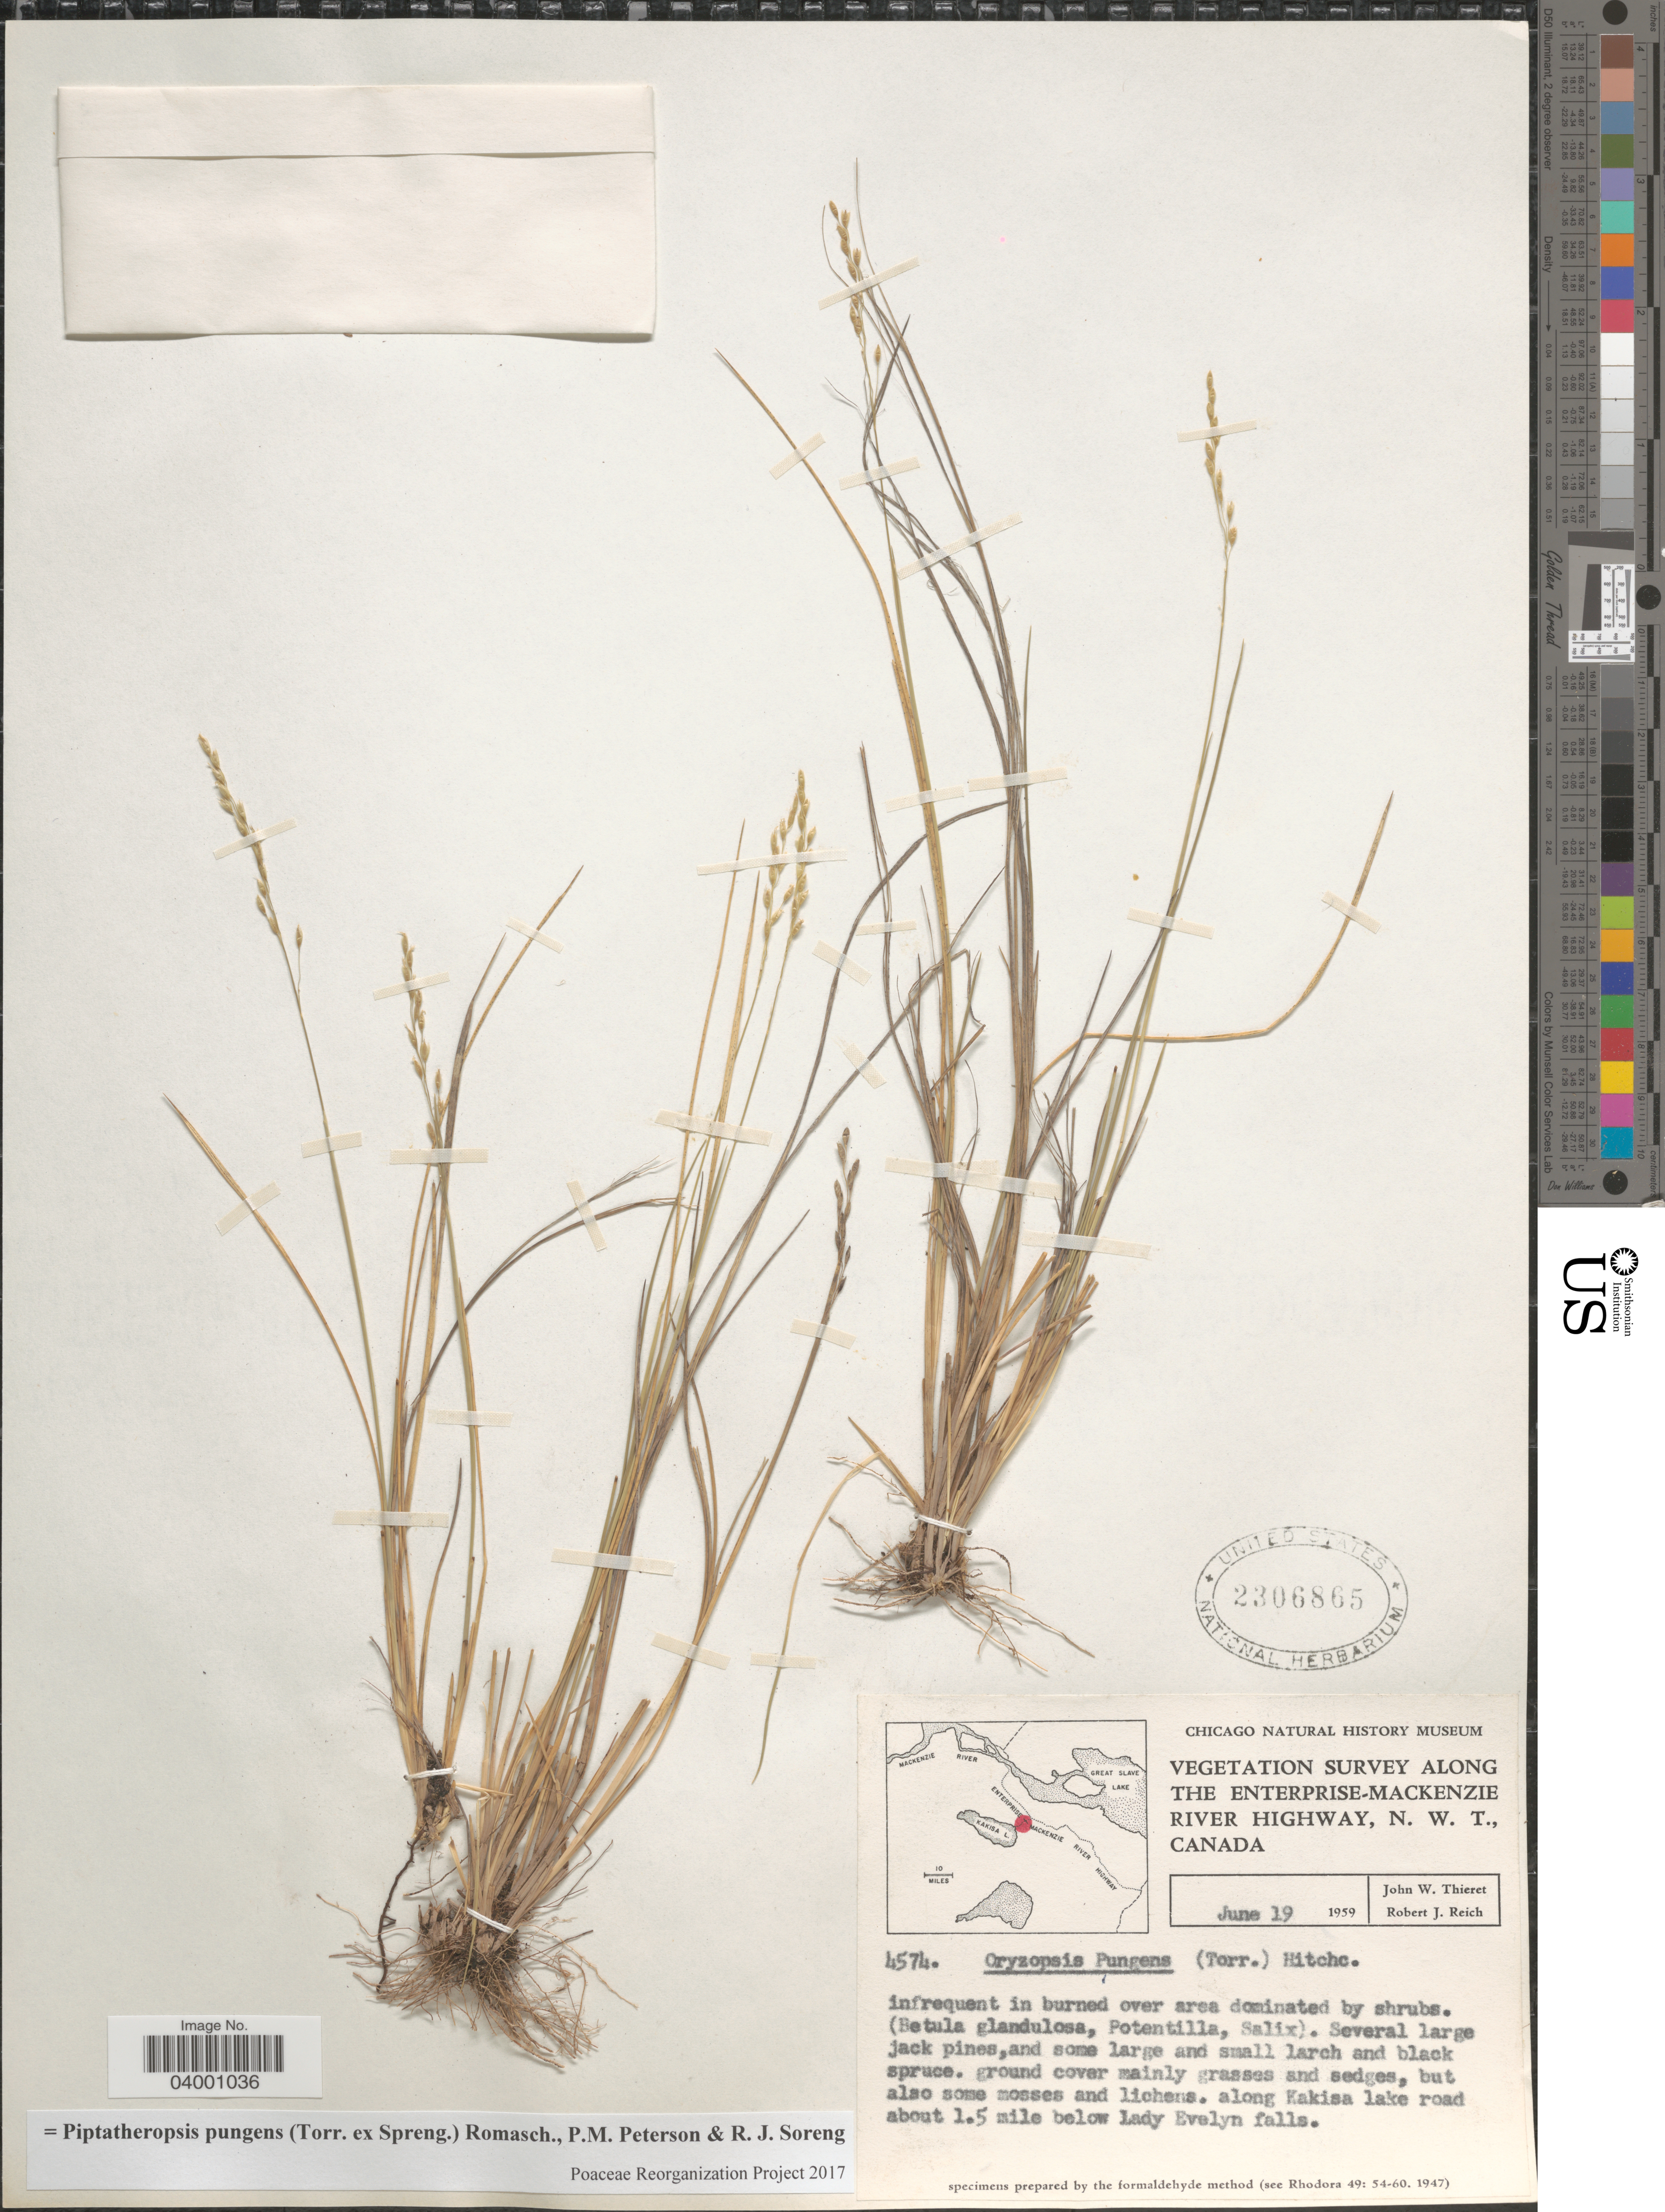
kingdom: Plantae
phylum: Tracheophyta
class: Liliopsida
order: Poales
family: Poaceae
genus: Piptatheropsis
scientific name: Piptatheropsis pungens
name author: (Torr. ex Spreng.) Romasch. et al.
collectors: J. W. Thieret & R. Reich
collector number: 4574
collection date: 1959-06-19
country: Canada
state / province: Northwest Territories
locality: Along the Enterprise-Mackenzie River Highway, N.W.T. Along Kakisa lake road about 1.5 mile below lady Evelyn falls.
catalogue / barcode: US 2306865